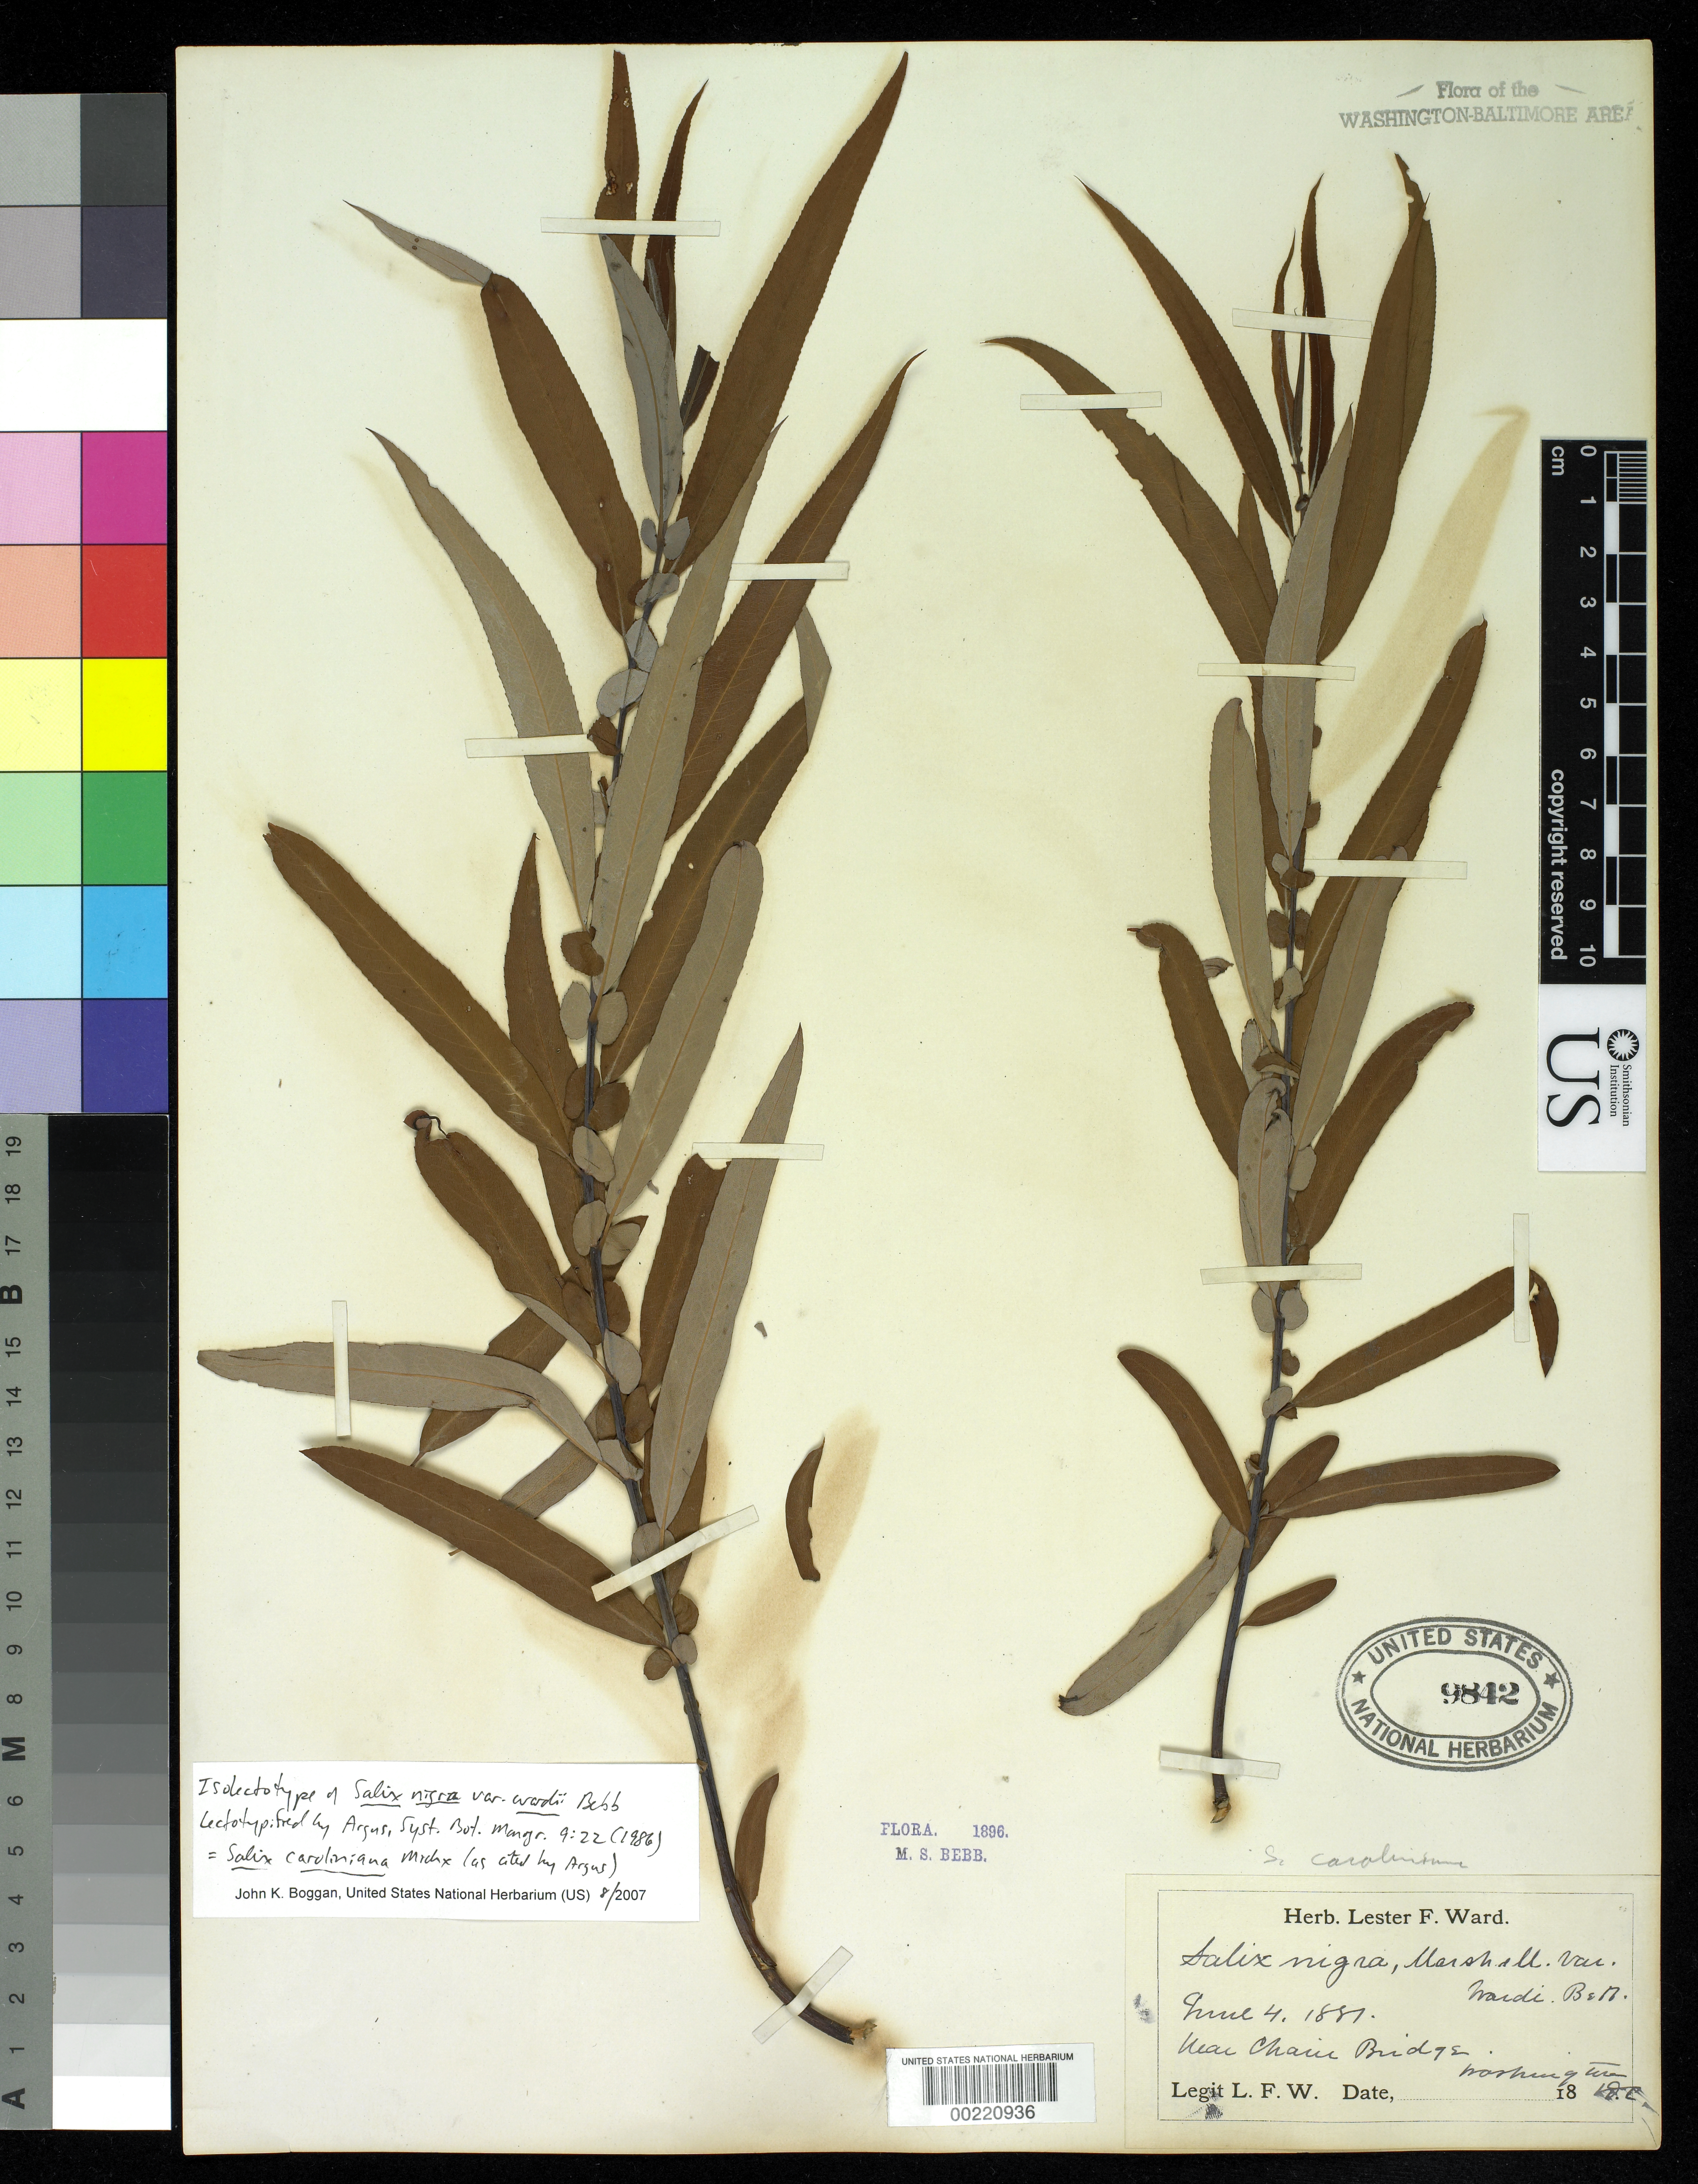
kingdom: Plantae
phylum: Tracheophyta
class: Magnoliopsida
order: Malpighiales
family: Salicaceae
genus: Salix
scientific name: Salix nigra var. wardii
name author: Bebb in Ward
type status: Isolectotype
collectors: L. F. Ward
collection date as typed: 04 Jun 1881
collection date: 1881-06-04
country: United States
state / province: District of Columbia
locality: Near Chain Bridge. Washington.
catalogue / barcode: US 9842